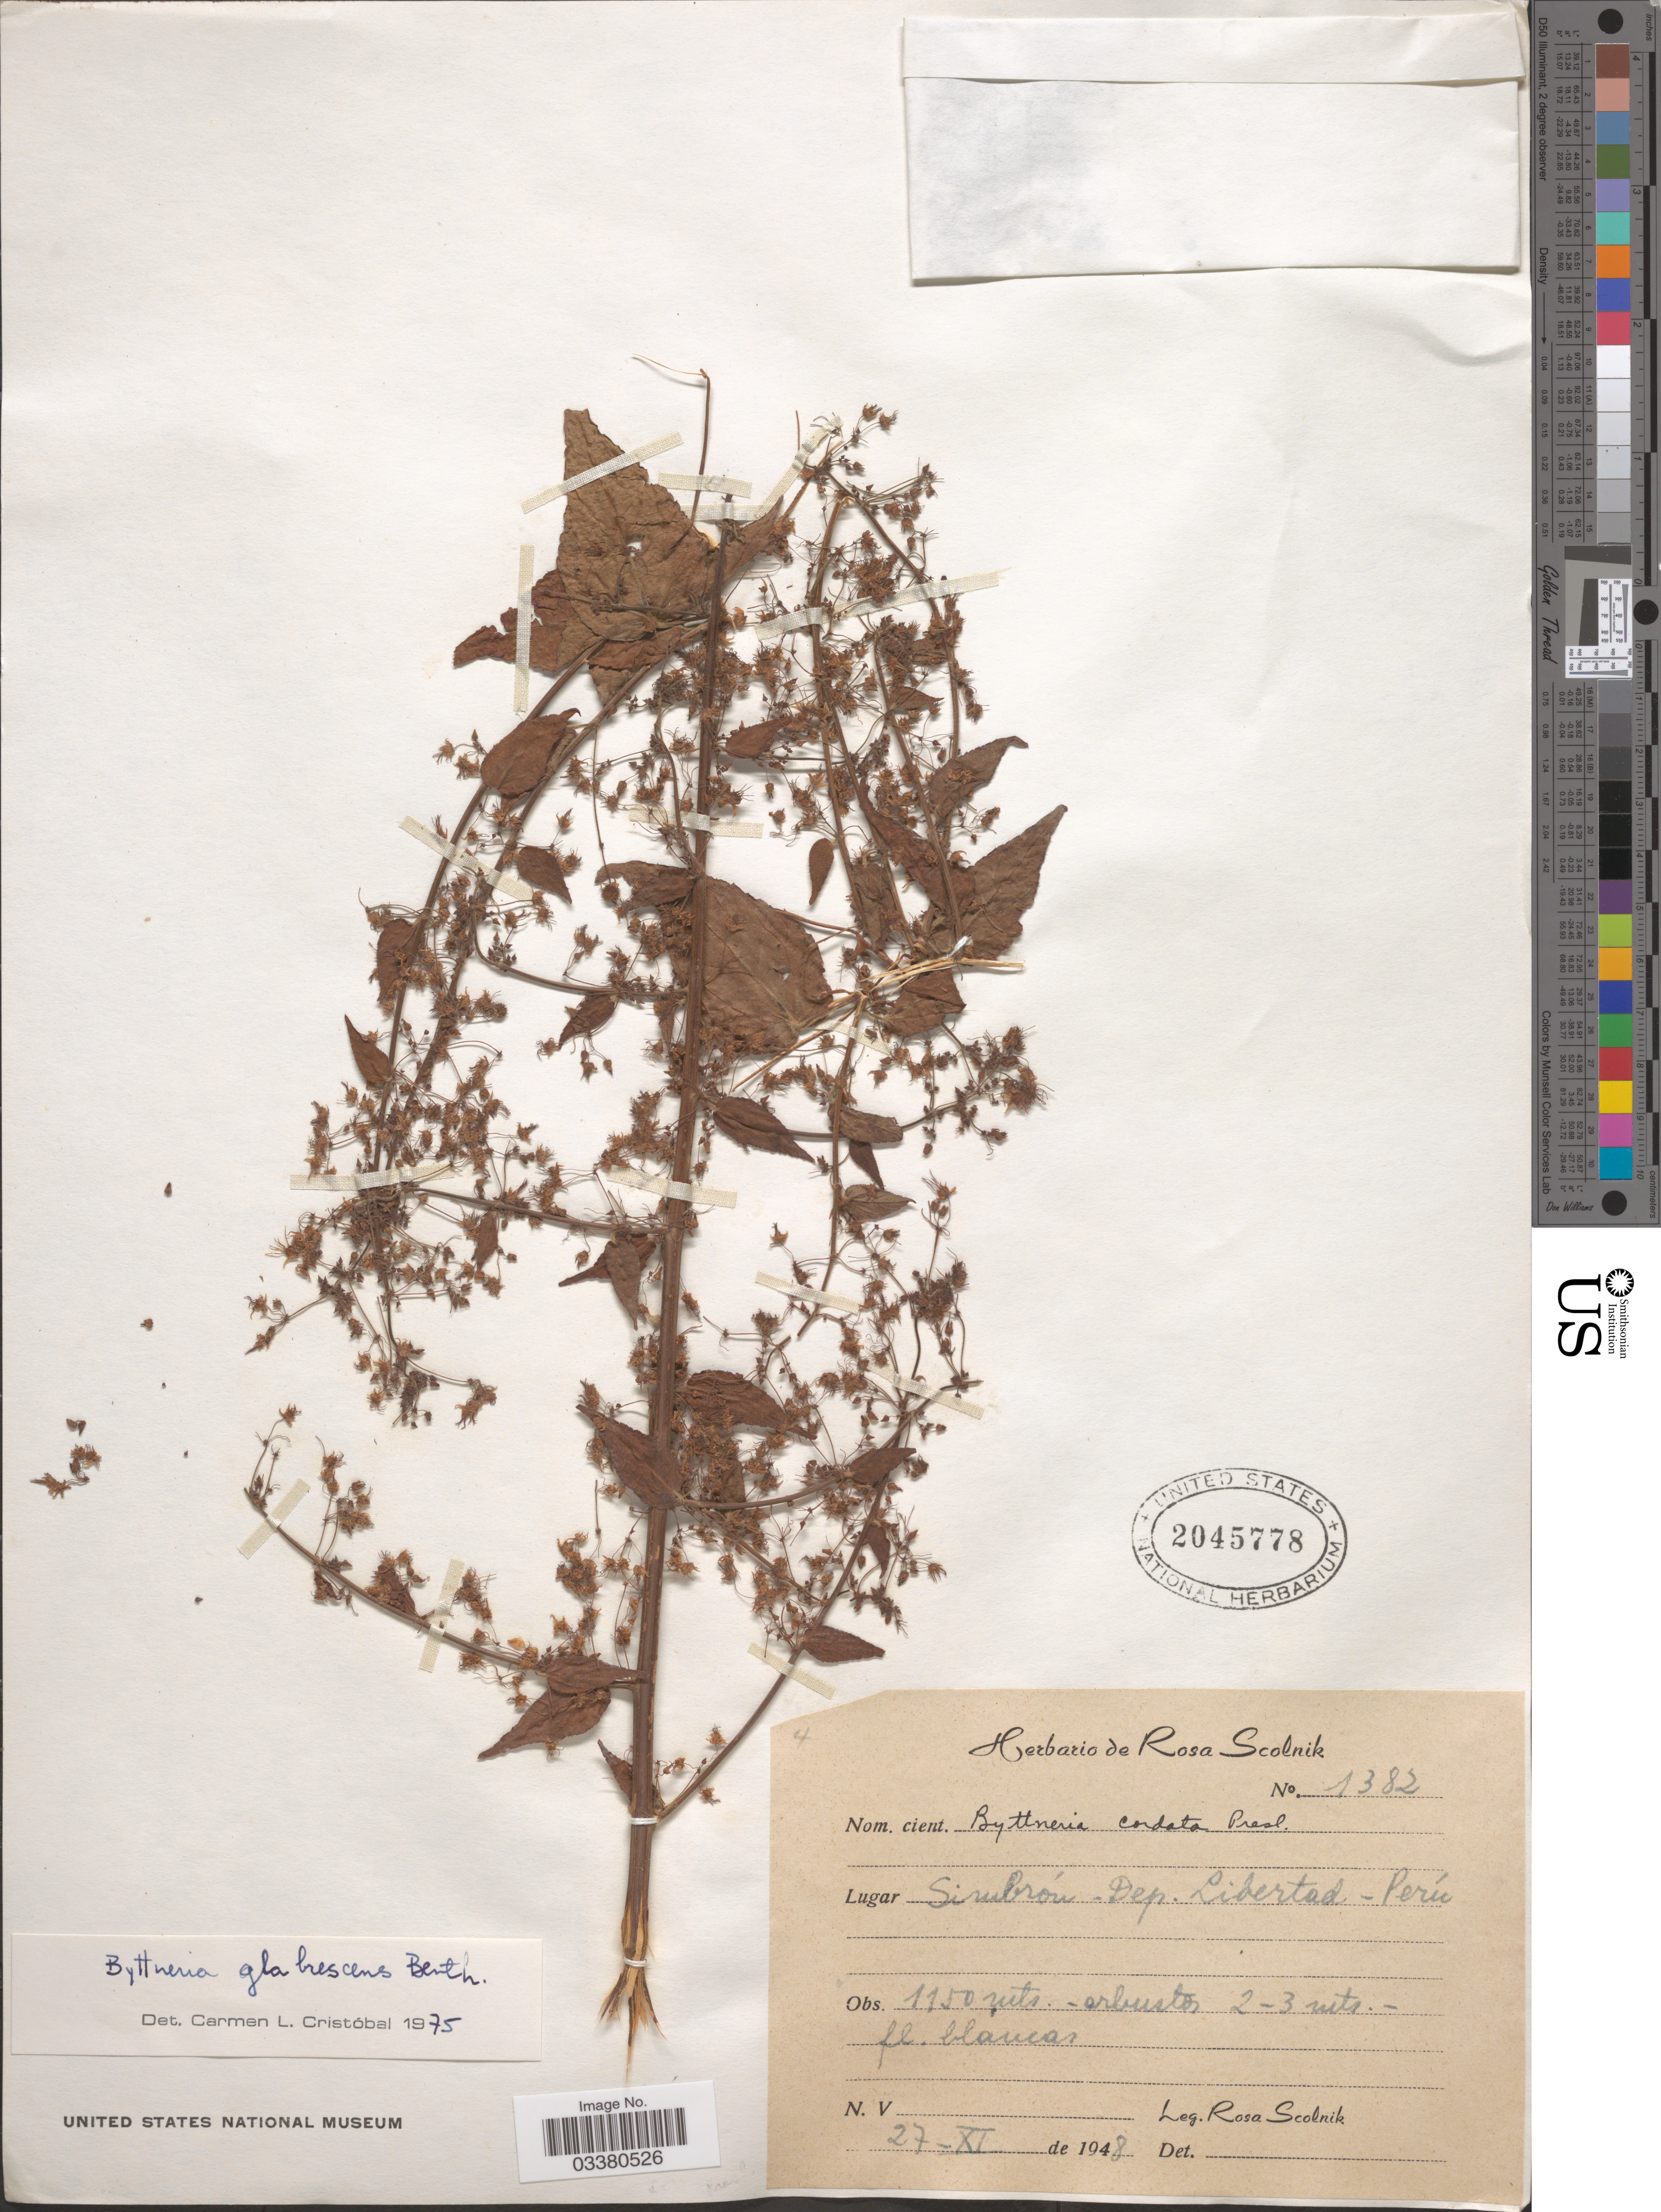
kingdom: Plantae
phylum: Tracheophyta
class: Magnoliopsida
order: Malvales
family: Malvaceae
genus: Byttneria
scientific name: Byttneria parviflora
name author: Benth.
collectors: R. Scolnik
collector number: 1382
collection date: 1948-11-27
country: Peru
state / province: La Libertad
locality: Simbrón. Dep. Libertad.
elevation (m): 1150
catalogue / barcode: US 2045778